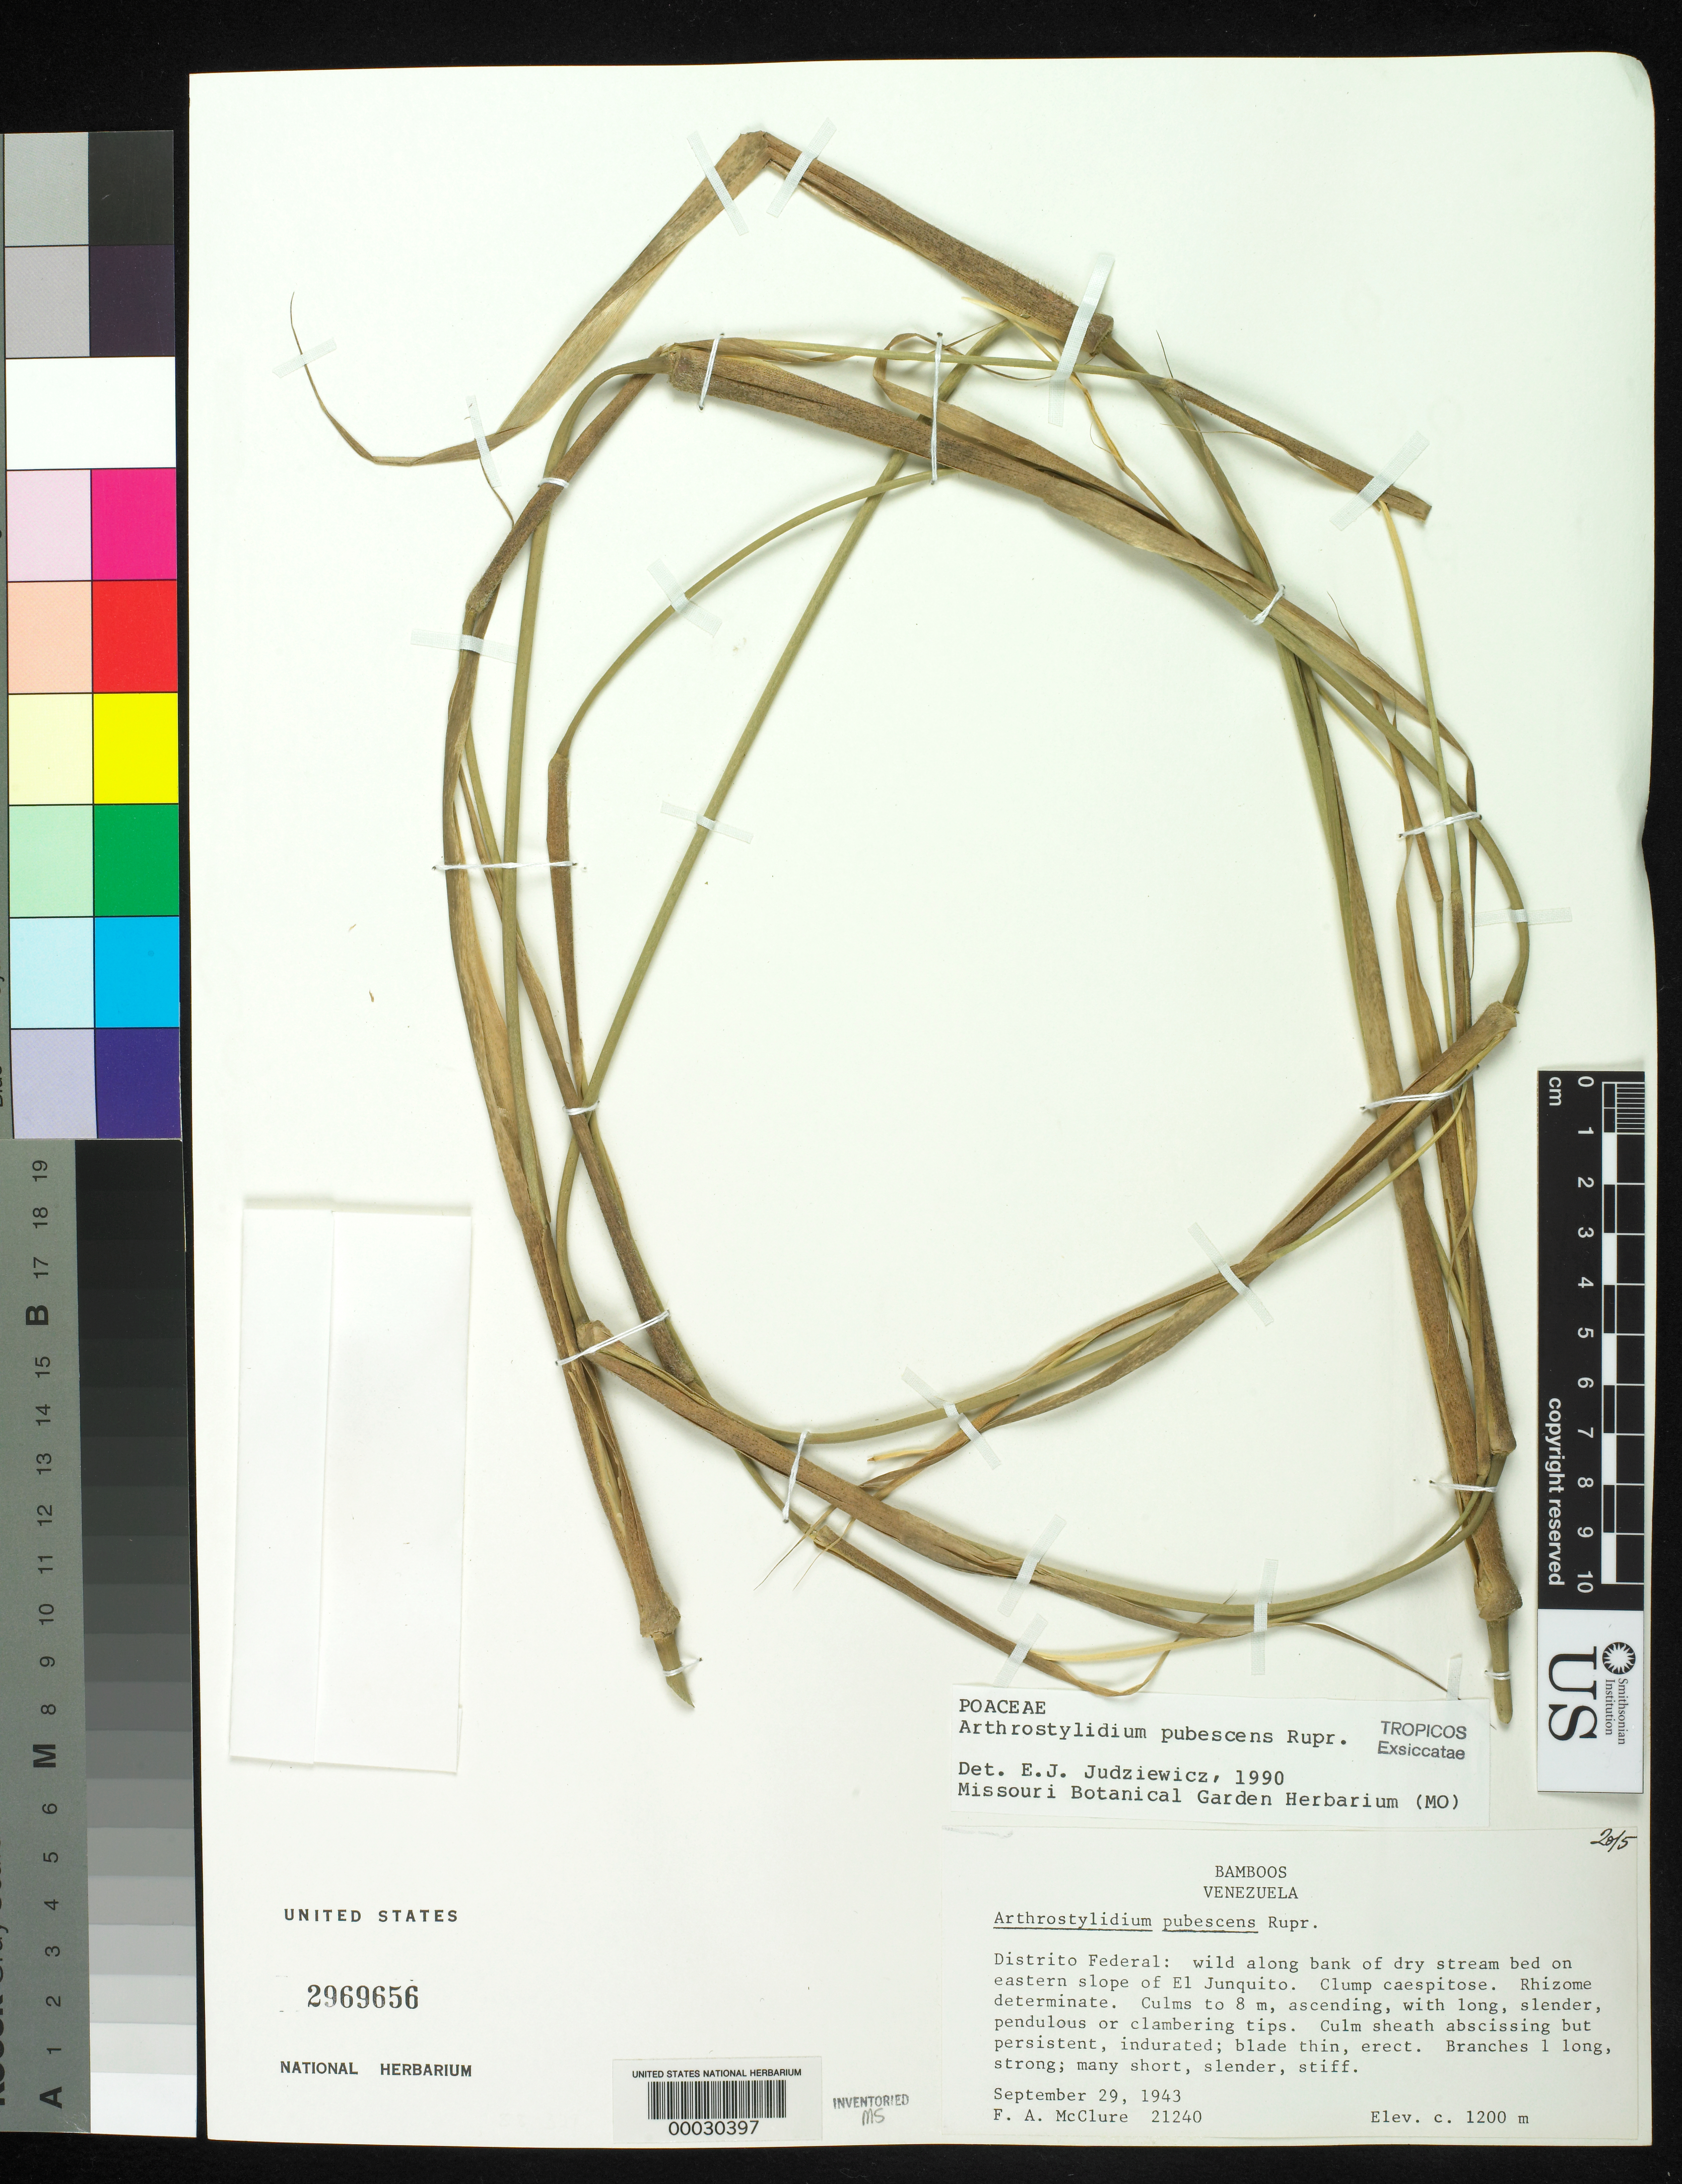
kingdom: Plantae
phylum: Tracheophyta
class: Liliopsida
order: Poales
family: Poaceae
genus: Arthrostylidium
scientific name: Arthrostylidium pubescens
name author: Rupr.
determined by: Judziewicz, E. J.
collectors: F. A. McClure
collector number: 21240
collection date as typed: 29 Sep 1943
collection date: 1943-09-29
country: Venezuela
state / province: Distrito Federal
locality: El junquito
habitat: Along bank of dry stream bed on slope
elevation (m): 1200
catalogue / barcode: US 2969656